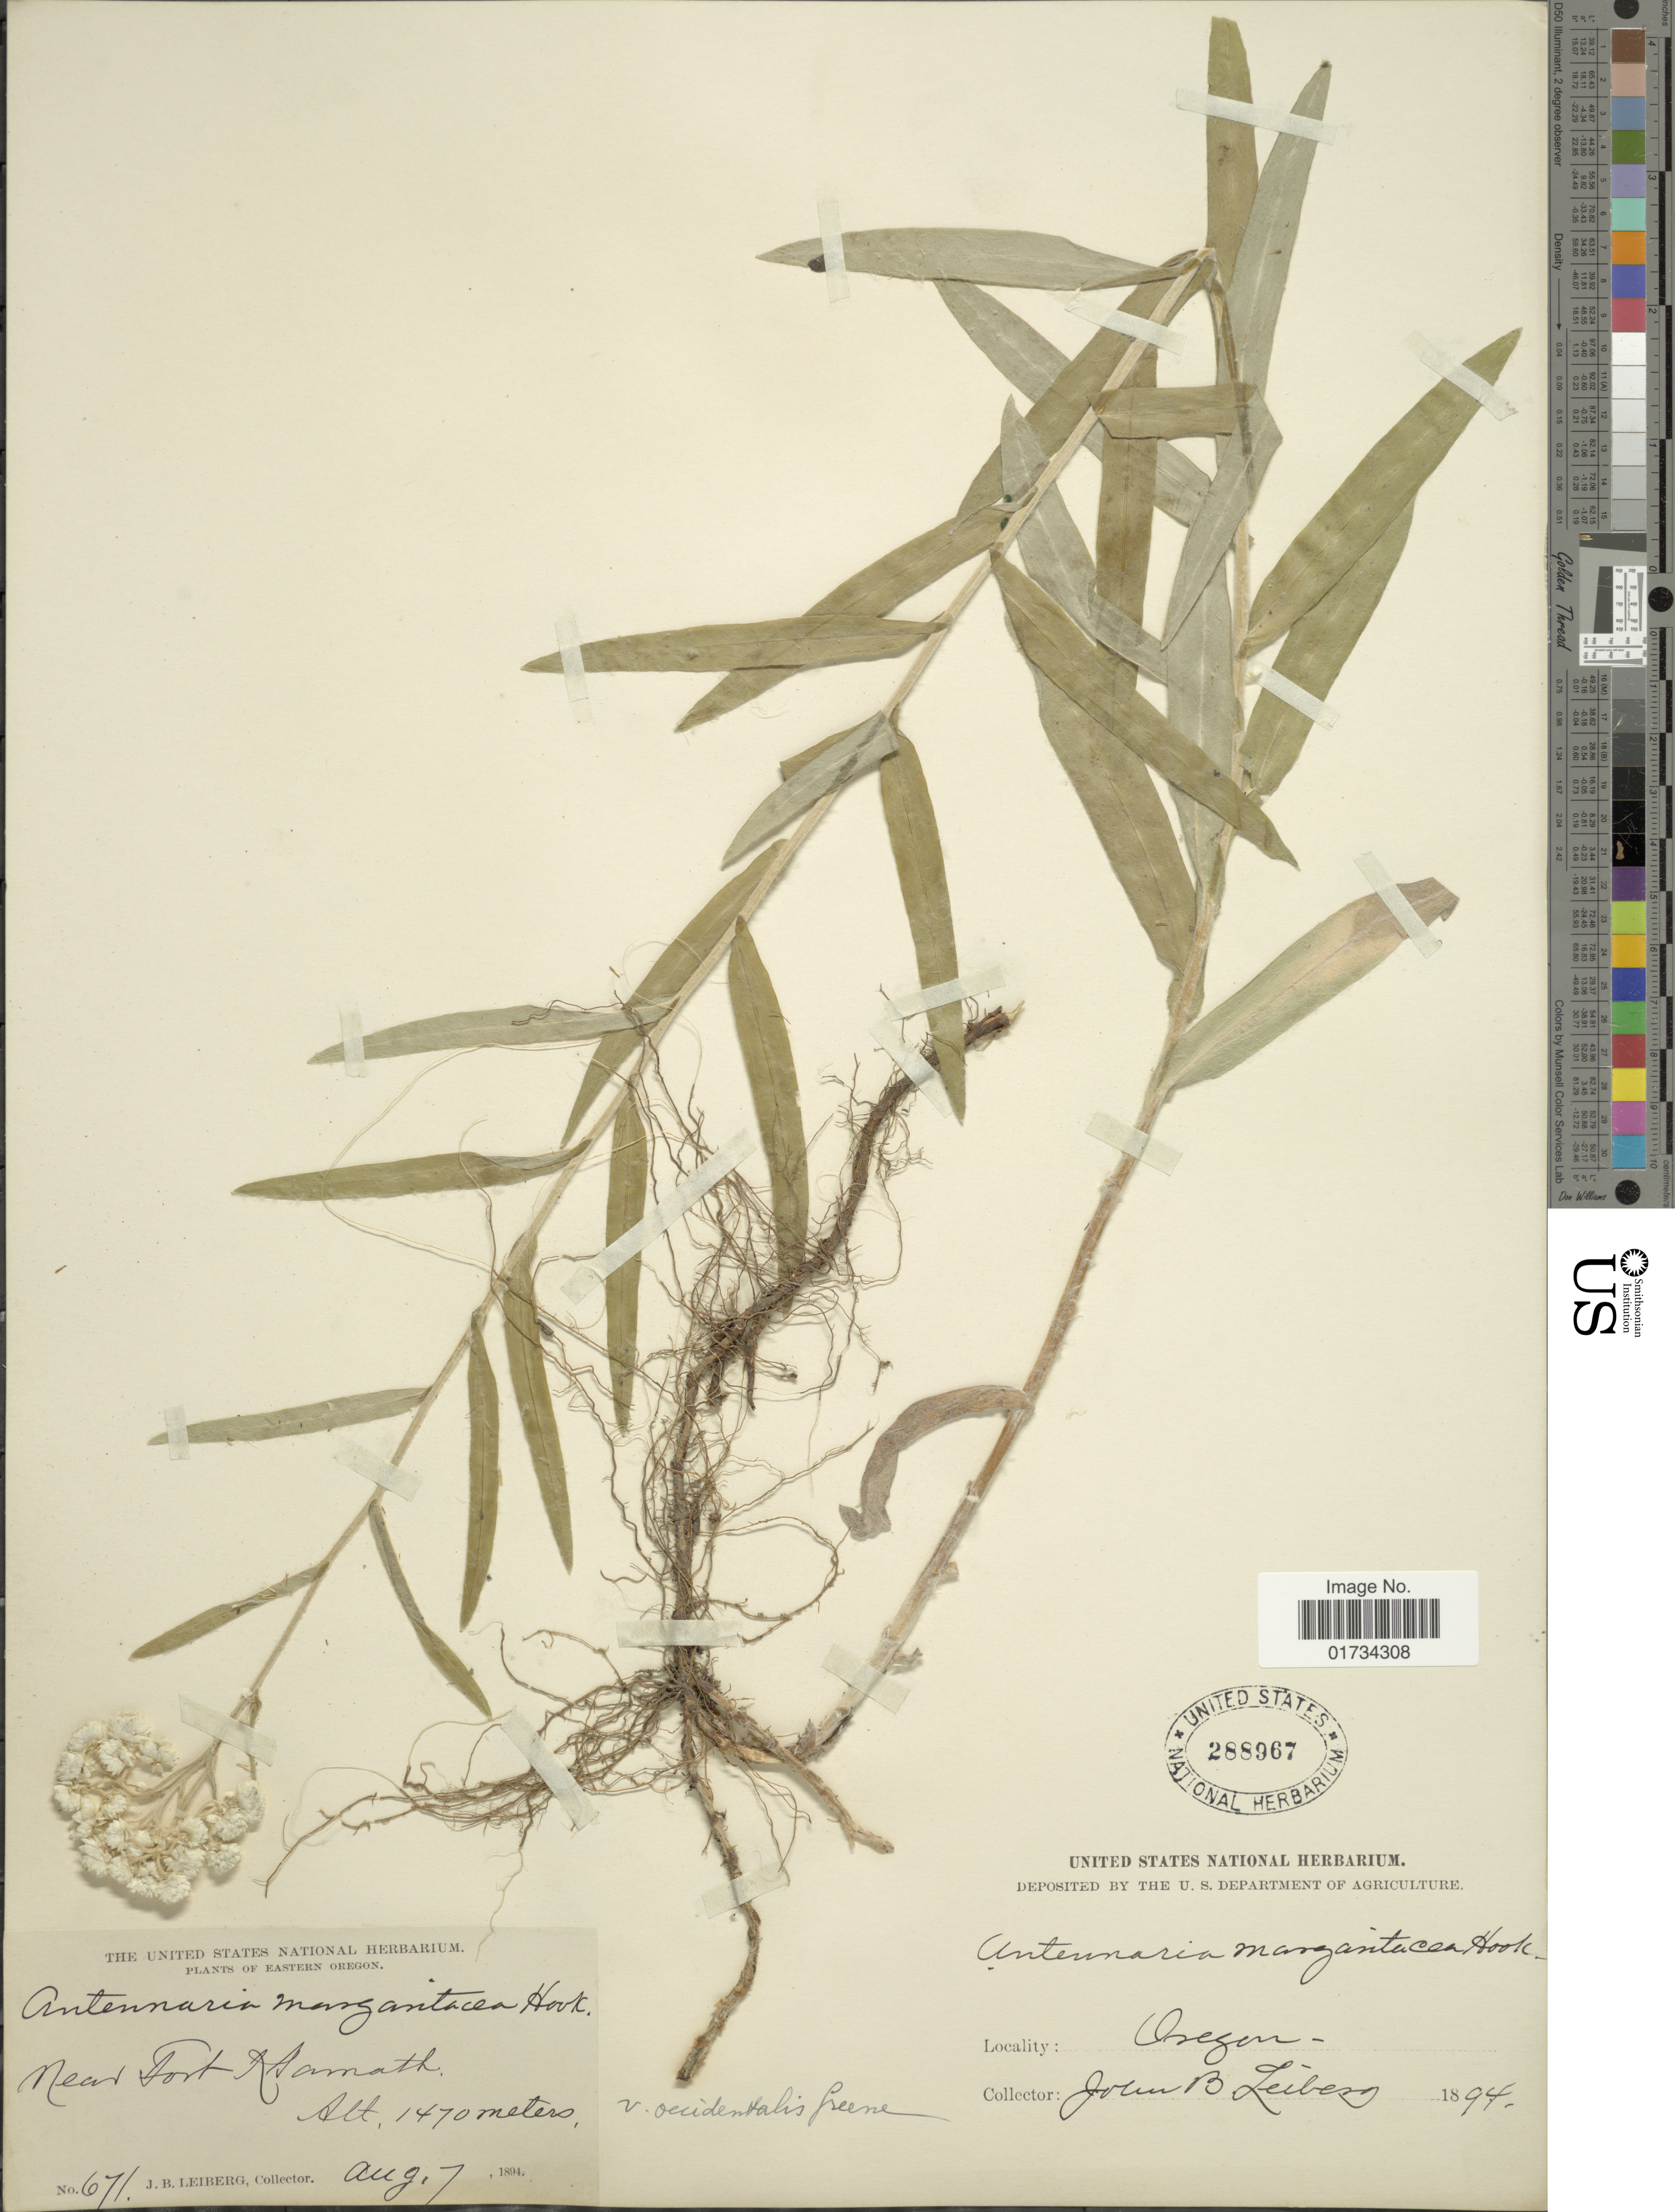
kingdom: Plantae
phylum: Tracheophyta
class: Magnoliopsida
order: Asterales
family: Asteraceae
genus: Anaphalis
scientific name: Anaphalis margaritacea var. occidentalis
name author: Greene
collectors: J. B. Leiberg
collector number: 671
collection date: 1894-08-07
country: United States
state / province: Oregon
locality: Oregon. Near Fort Alamath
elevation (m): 1470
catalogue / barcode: US 288967